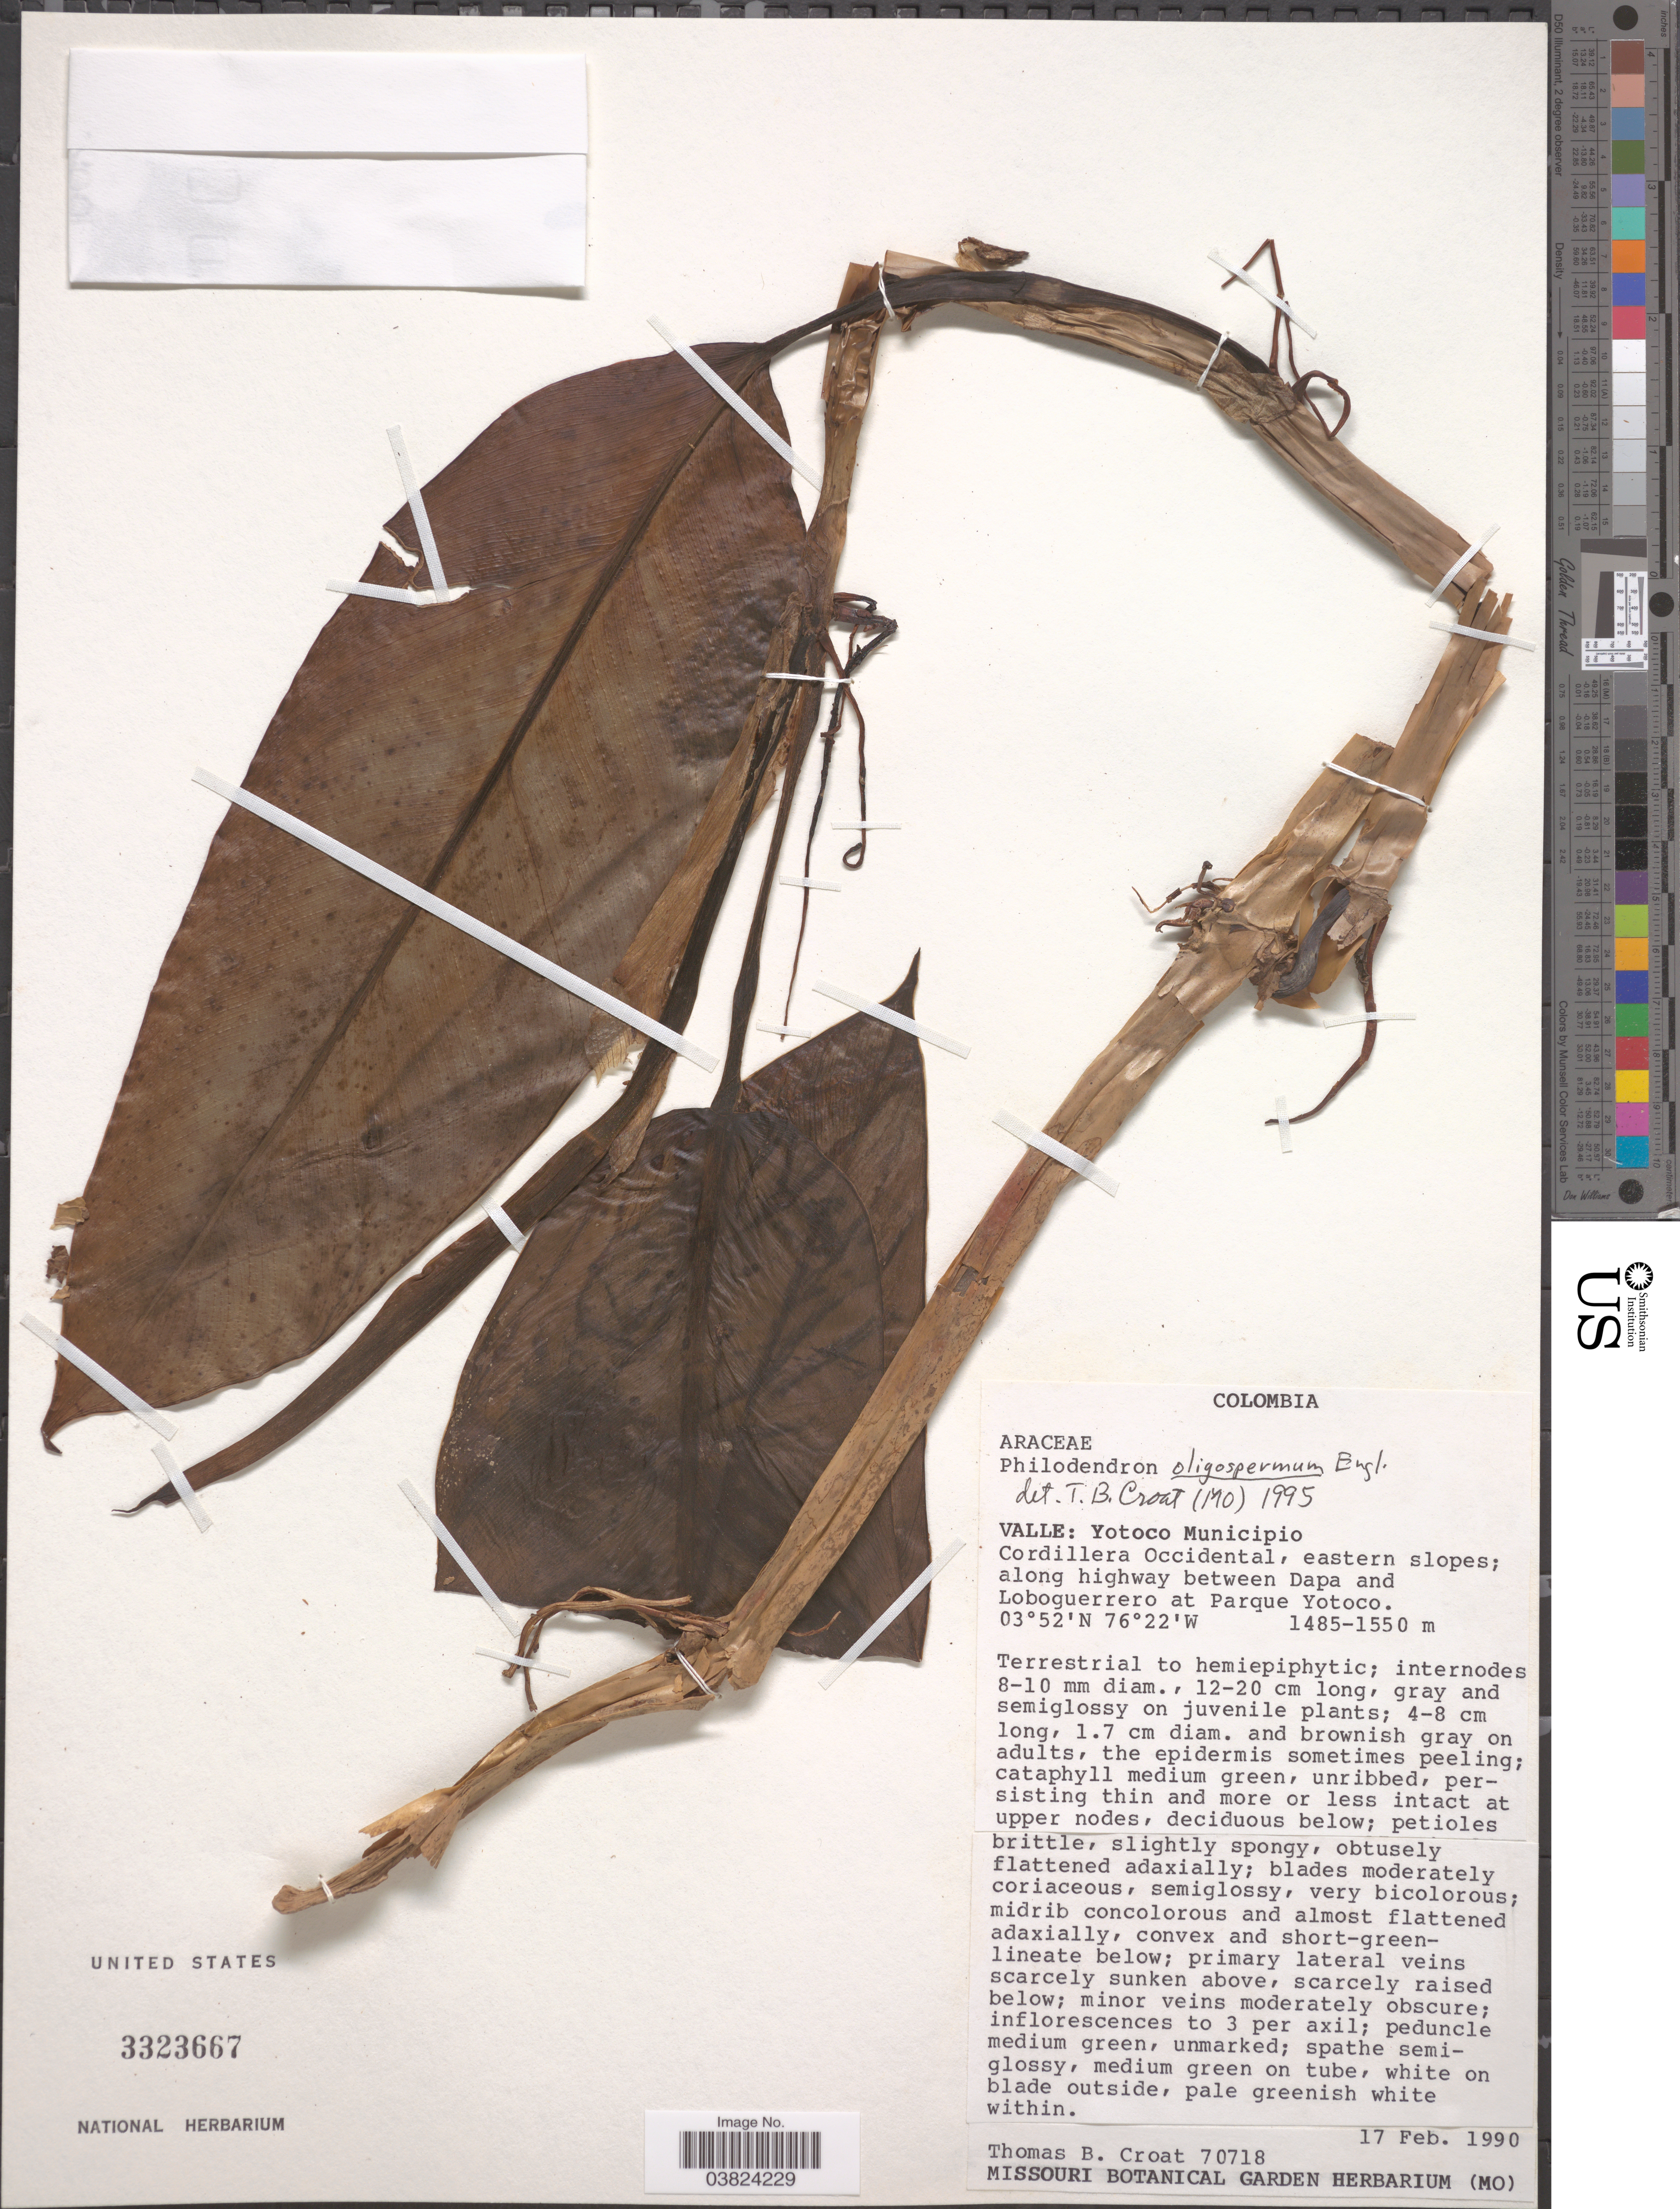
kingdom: Plantae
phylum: Tracheophyta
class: Liliopsida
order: Alismatales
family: Araceae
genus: Philodendron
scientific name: Philodendron oligospermum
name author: Engl.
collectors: T. B. Croat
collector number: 70718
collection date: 1990-02-17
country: Colombia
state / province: Valle del Cauca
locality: Yotoco Municipio. Cordillera Occidental, eastern slopes; along highway between Dapa and Loboguerrero at Parque Yotoco.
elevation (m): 1485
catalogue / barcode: US 3323667